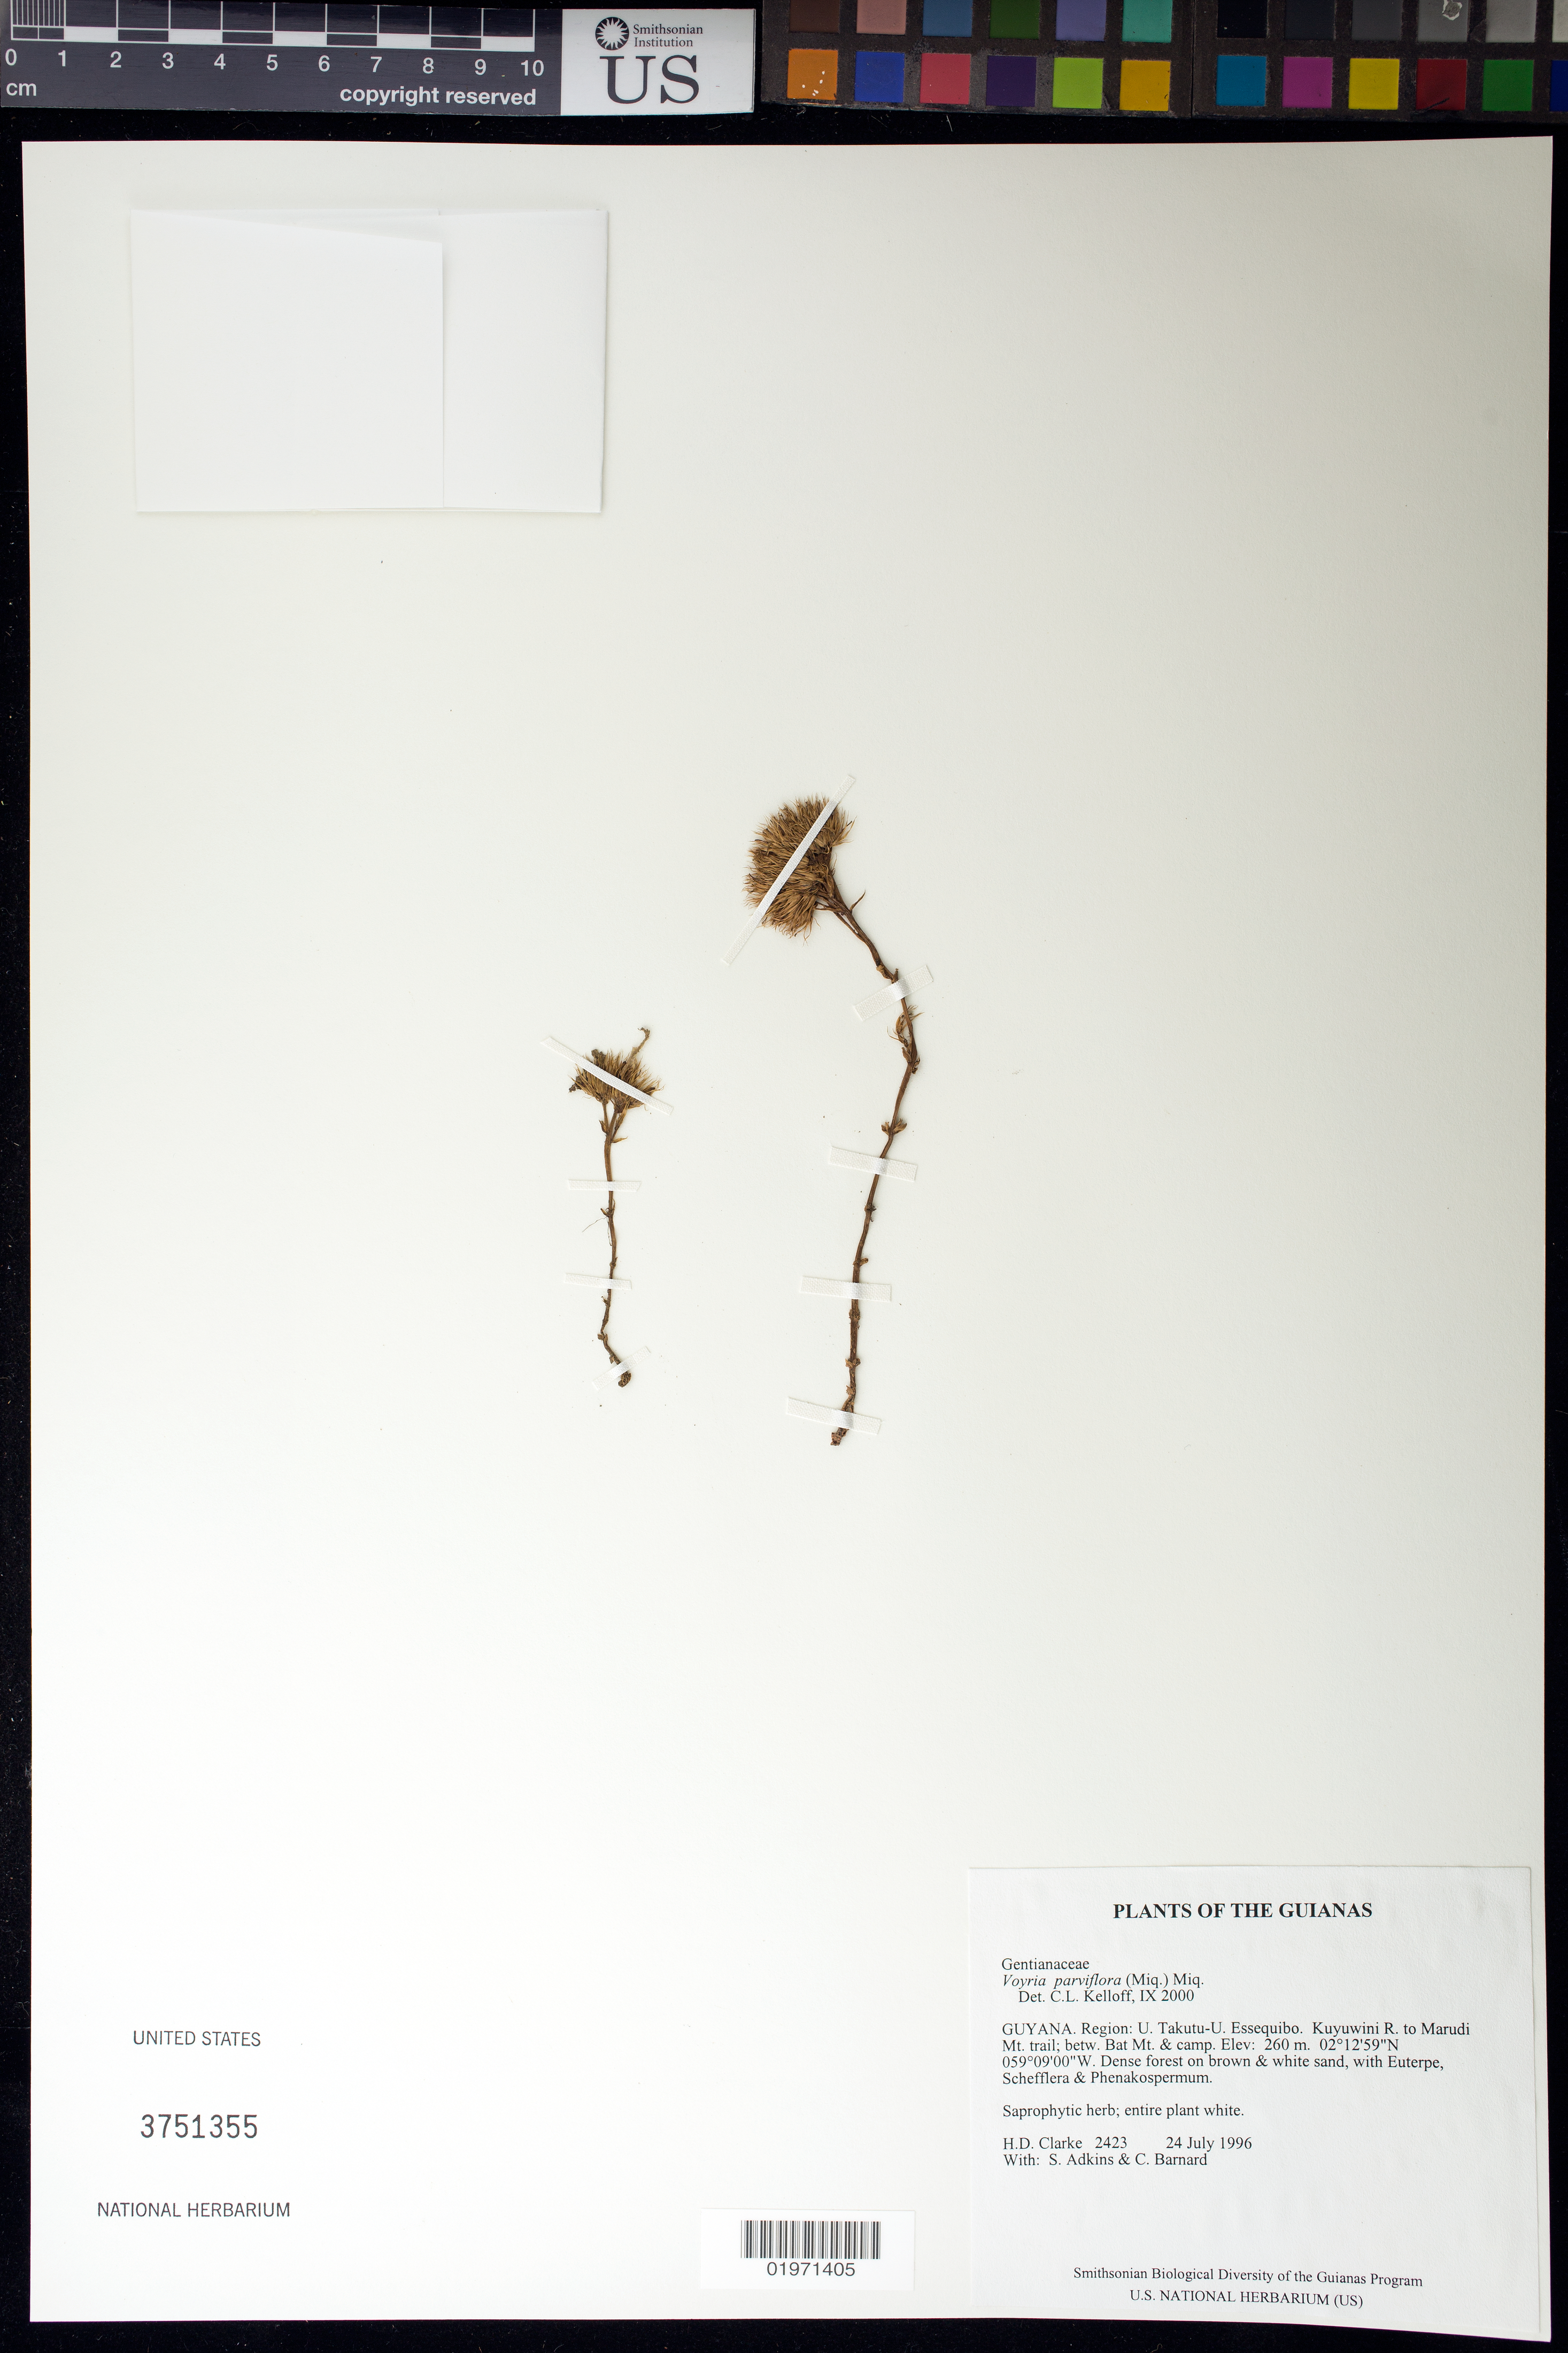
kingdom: Plantae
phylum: Tracheophyta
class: Magnoliopsida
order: Gentianales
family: Gentianaceae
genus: Voyria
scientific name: Voyria parviflora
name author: (Miq.) Miq.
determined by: Kelloff, Carol L., (US), Smithsonian Institution - National Museum of Natural History (UNITED STATES)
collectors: H. D. Clarke, S. Adkins & C. Bernard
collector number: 2423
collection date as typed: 24 July 1996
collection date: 1996-07-24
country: Guyana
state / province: U. Takutu-U. Essequibo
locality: Kuyuwini R. to Marudi Mt. trail; betw. Bat Mt. & camp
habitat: Dense forest on brown & white sand, with Euterpe, Schefflera & Phenakospermum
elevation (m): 260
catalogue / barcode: US 3751355